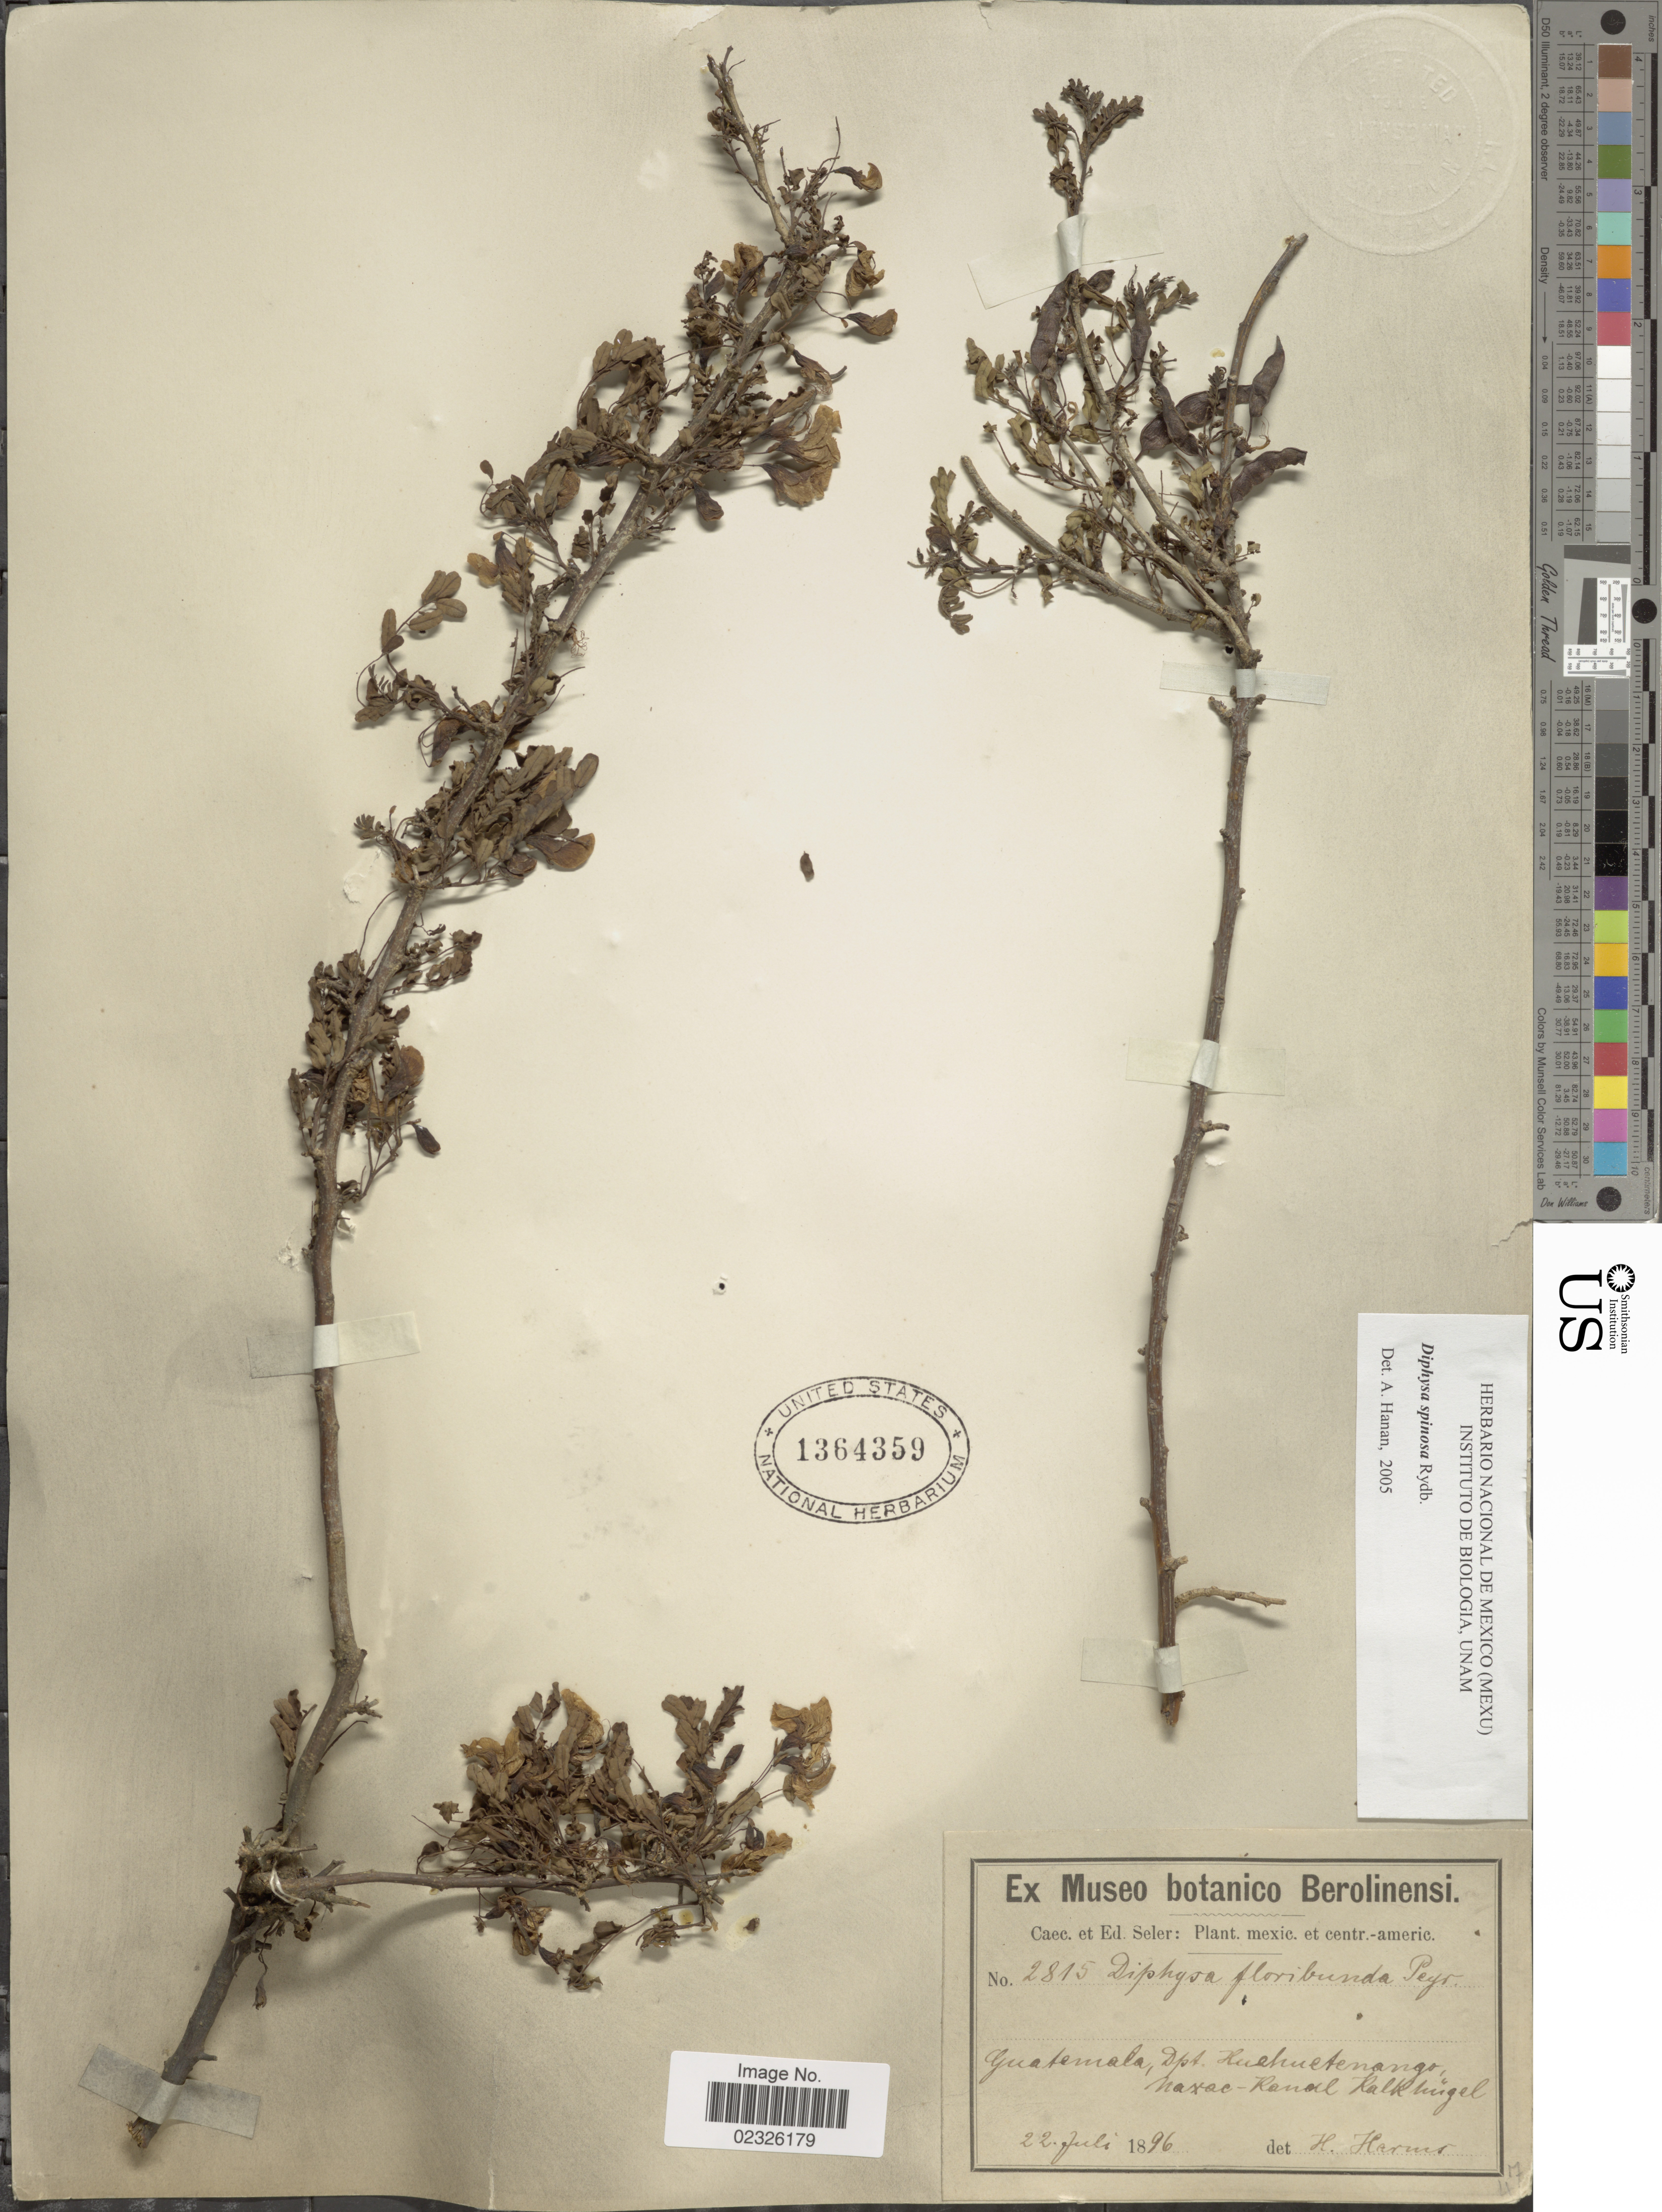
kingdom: Plantae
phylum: Tracheophyta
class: Magnoliopsida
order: Fabales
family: Fabaceae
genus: Diphysa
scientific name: Diphysa spinosa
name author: Rydb.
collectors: ex Caec. et Ed Seler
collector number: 2815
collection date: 1896-07-22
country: Guatemala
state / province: Huehuetenango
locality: Mexic. et centr.-americ, Dpt. Huehuetenango, Naxoc-Ranch Kalk hügel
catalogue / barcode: US 1364359